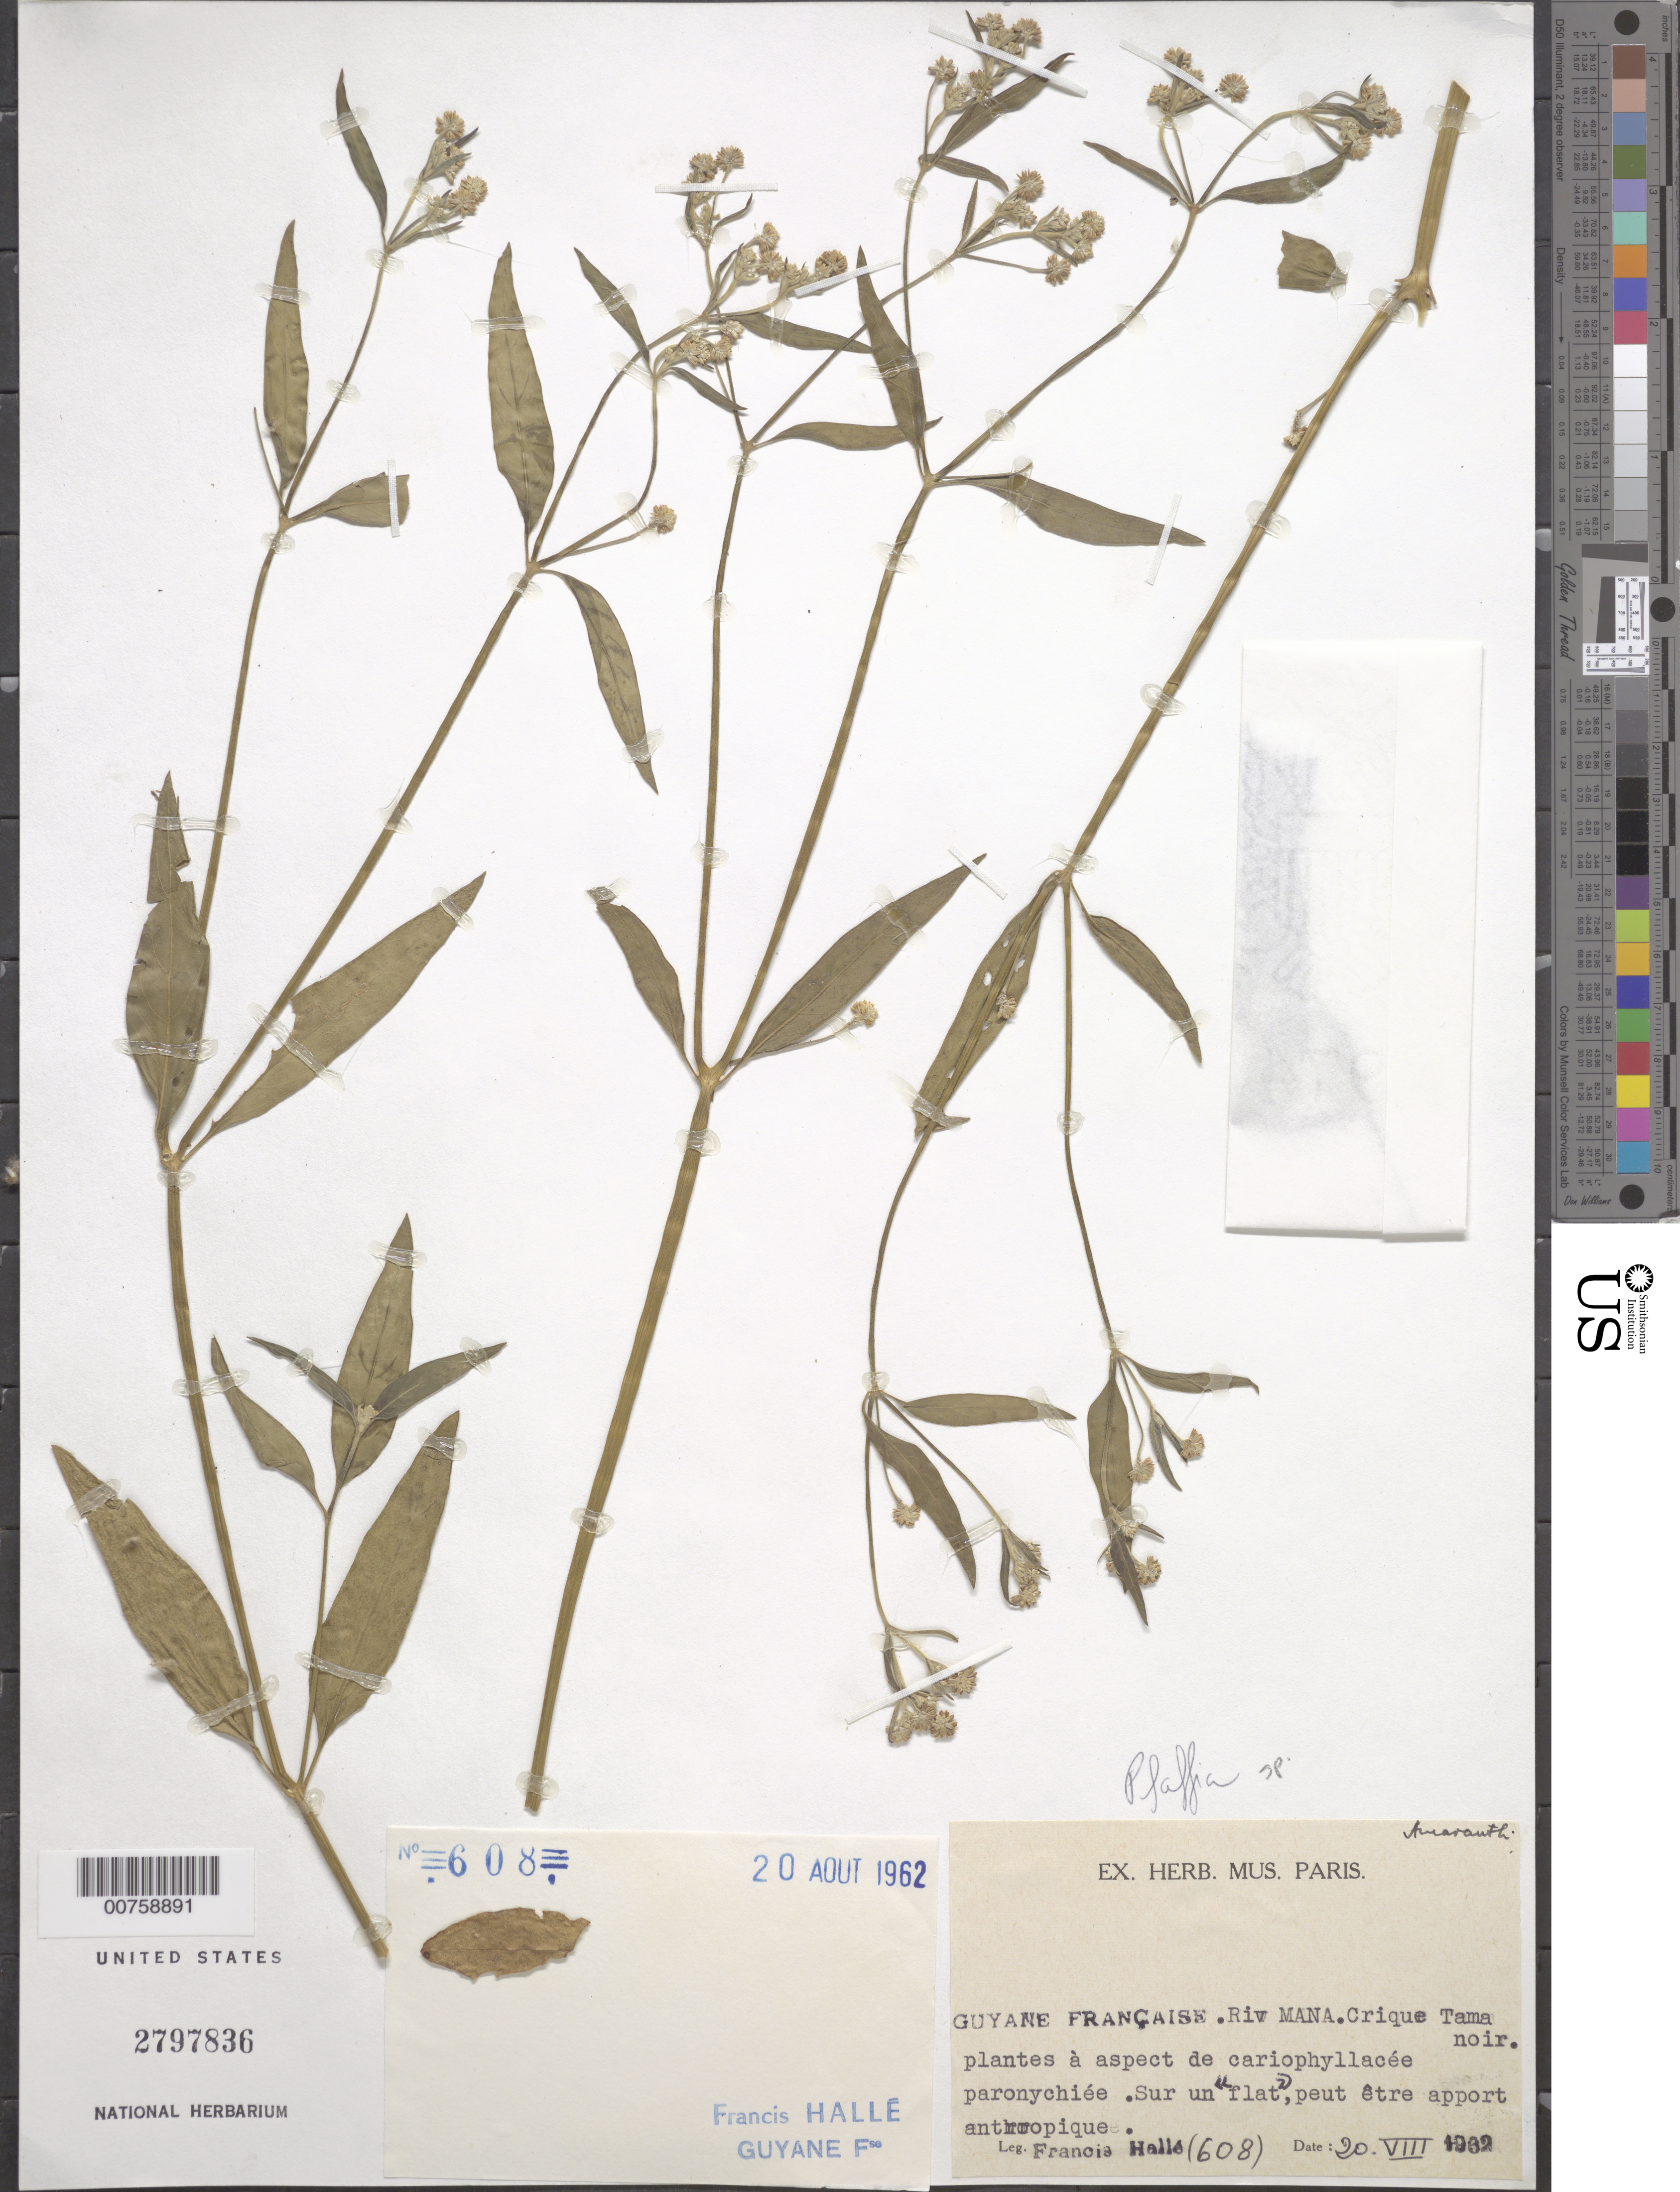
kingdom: Plantae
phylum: Tracheophyta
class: Magnoliopsida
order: Caryophyllales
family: Amaranthaceae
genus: Pfaffia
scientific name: Pfaffia sp.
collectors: F. Hallé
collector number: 608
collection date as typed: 20-Aug-62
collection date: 1962-08-20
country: French Guiana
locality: Rivière Mana, crique Tamanoir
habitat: Sur un "flat", peut etre apport anthropique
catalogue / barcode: US 2797836